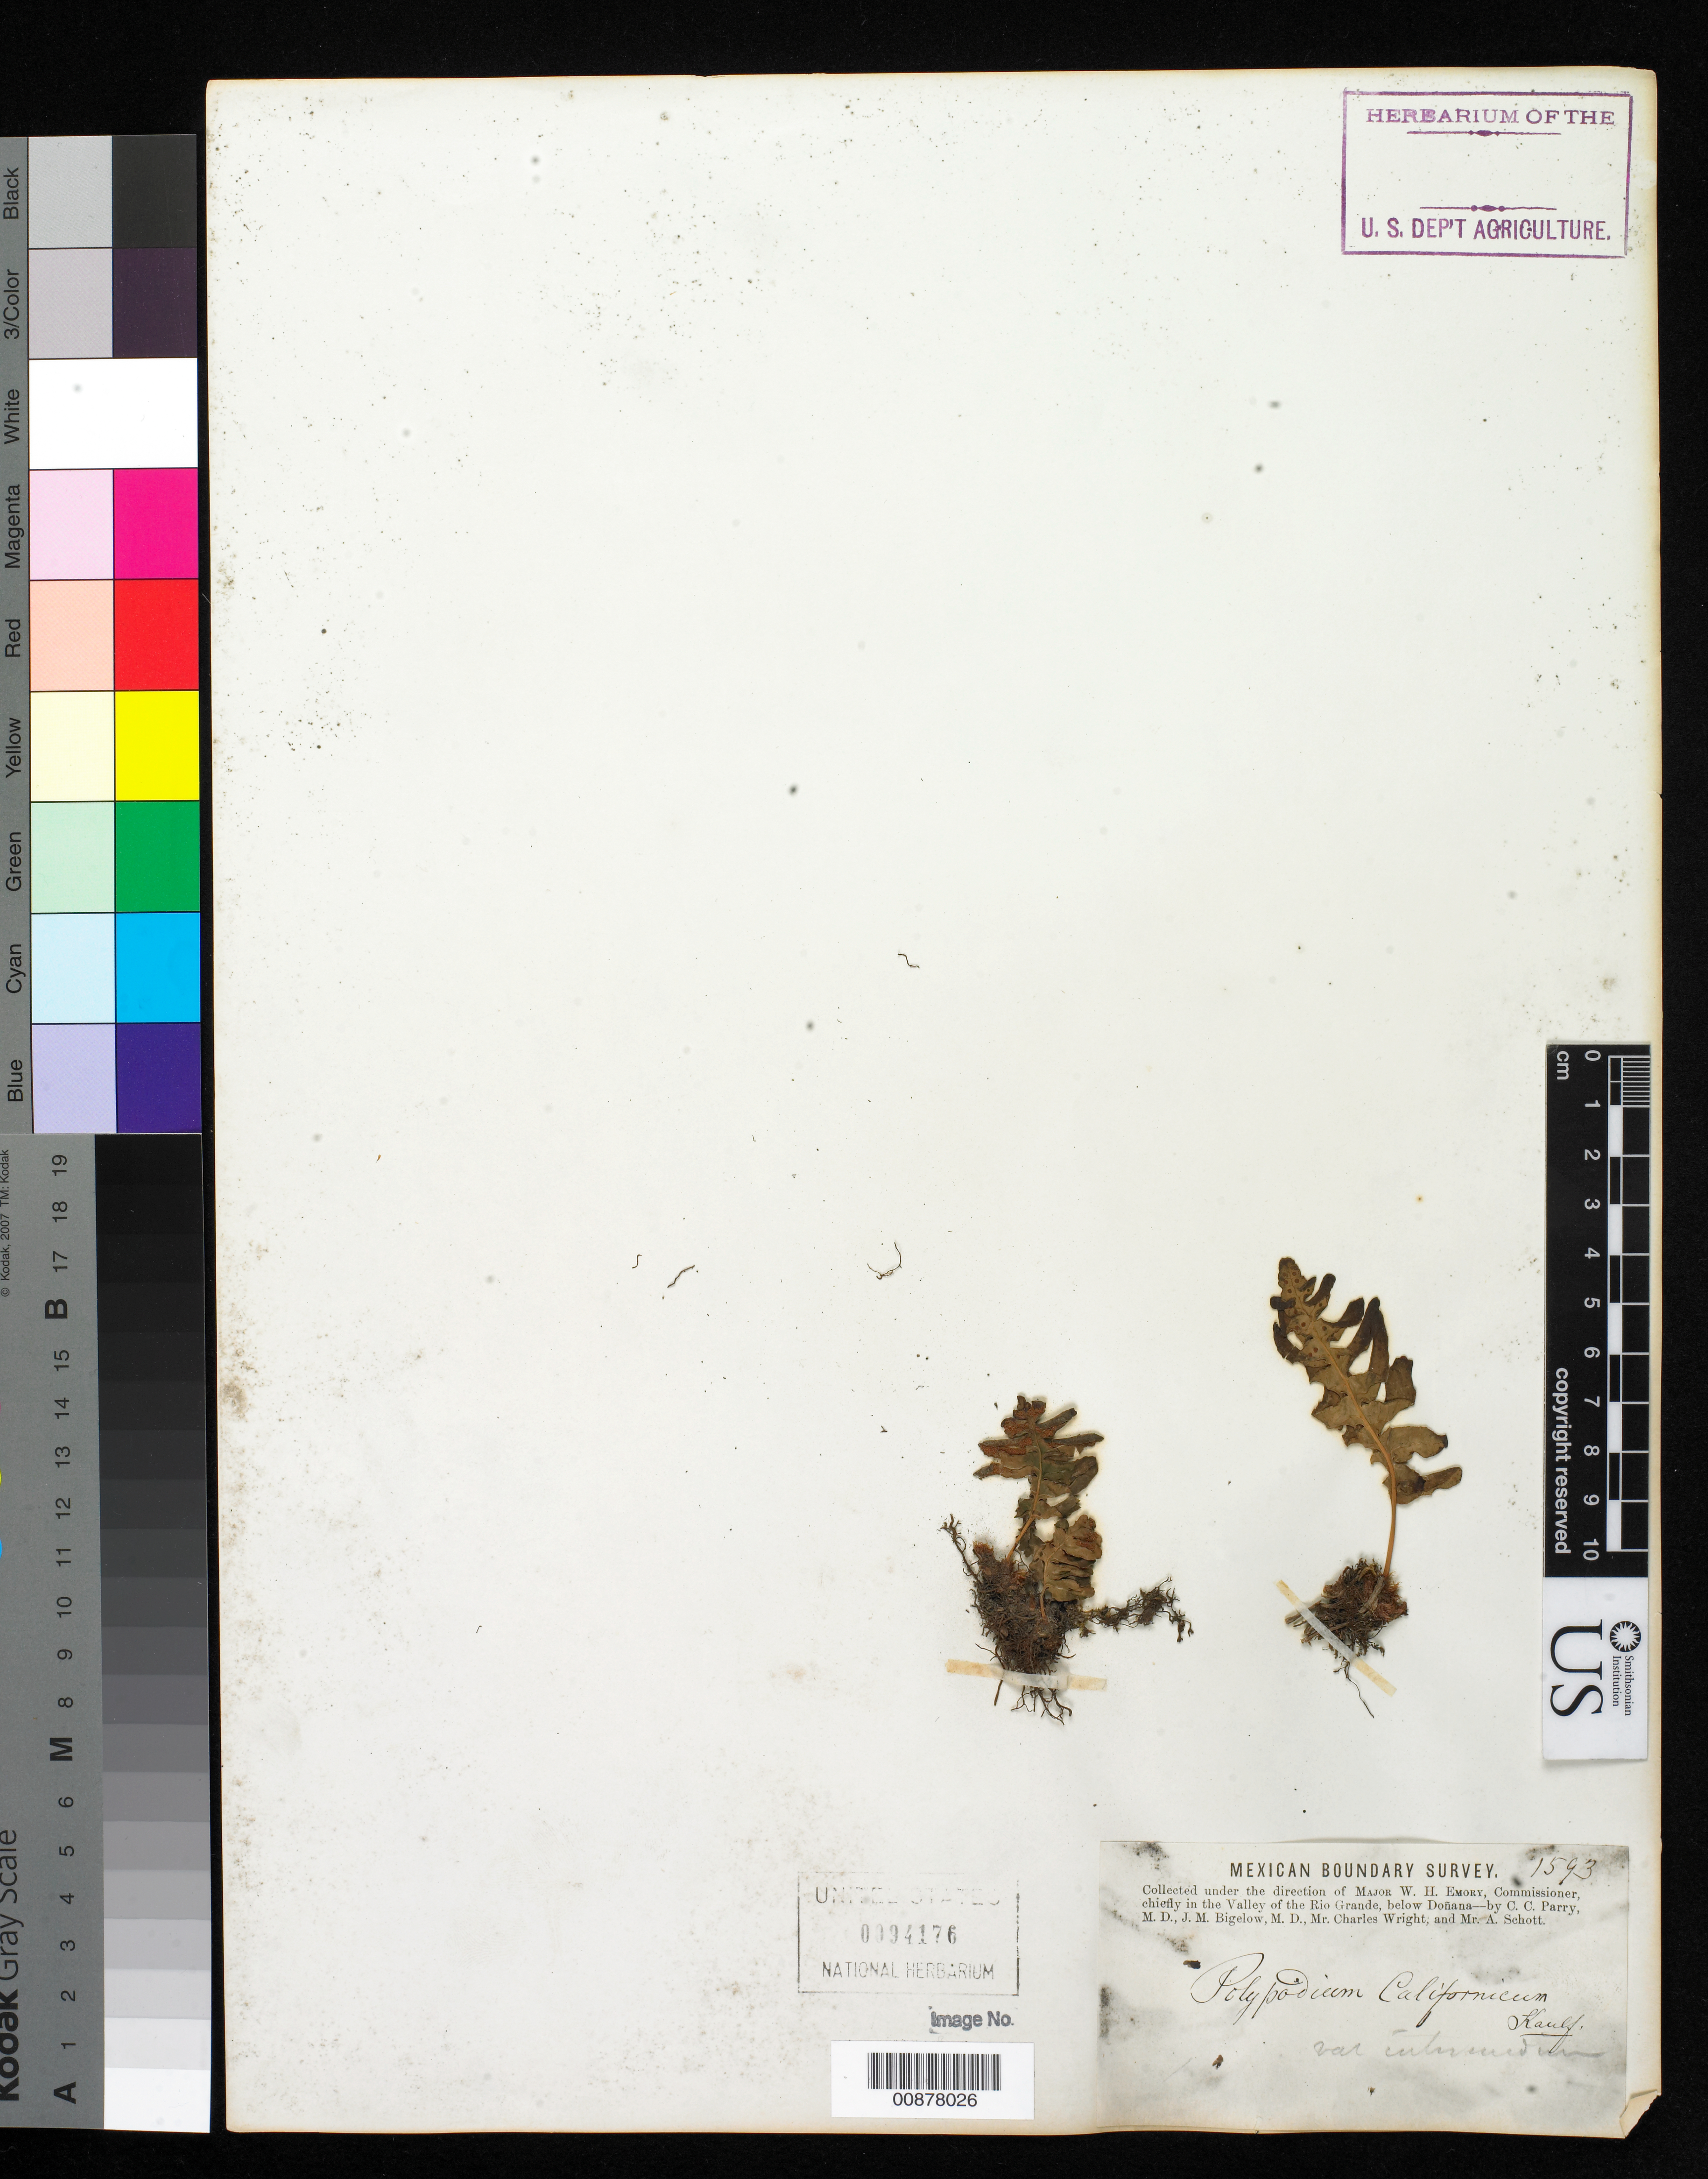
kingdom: Plantae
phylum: Tracheophyta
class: Polypodiopsida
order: Polypodiales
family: Polypodiaceae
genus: Polypodium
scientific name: Polypodium californicum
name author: Kaulf.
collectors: C. C. Parry, J. M. Bigelow, C. Wright & A. C. V. Schott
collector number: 1593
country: United States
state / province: New Mexico / Texas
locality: Valley of the Rio Grande, below Doñana.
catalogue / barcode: US 94176